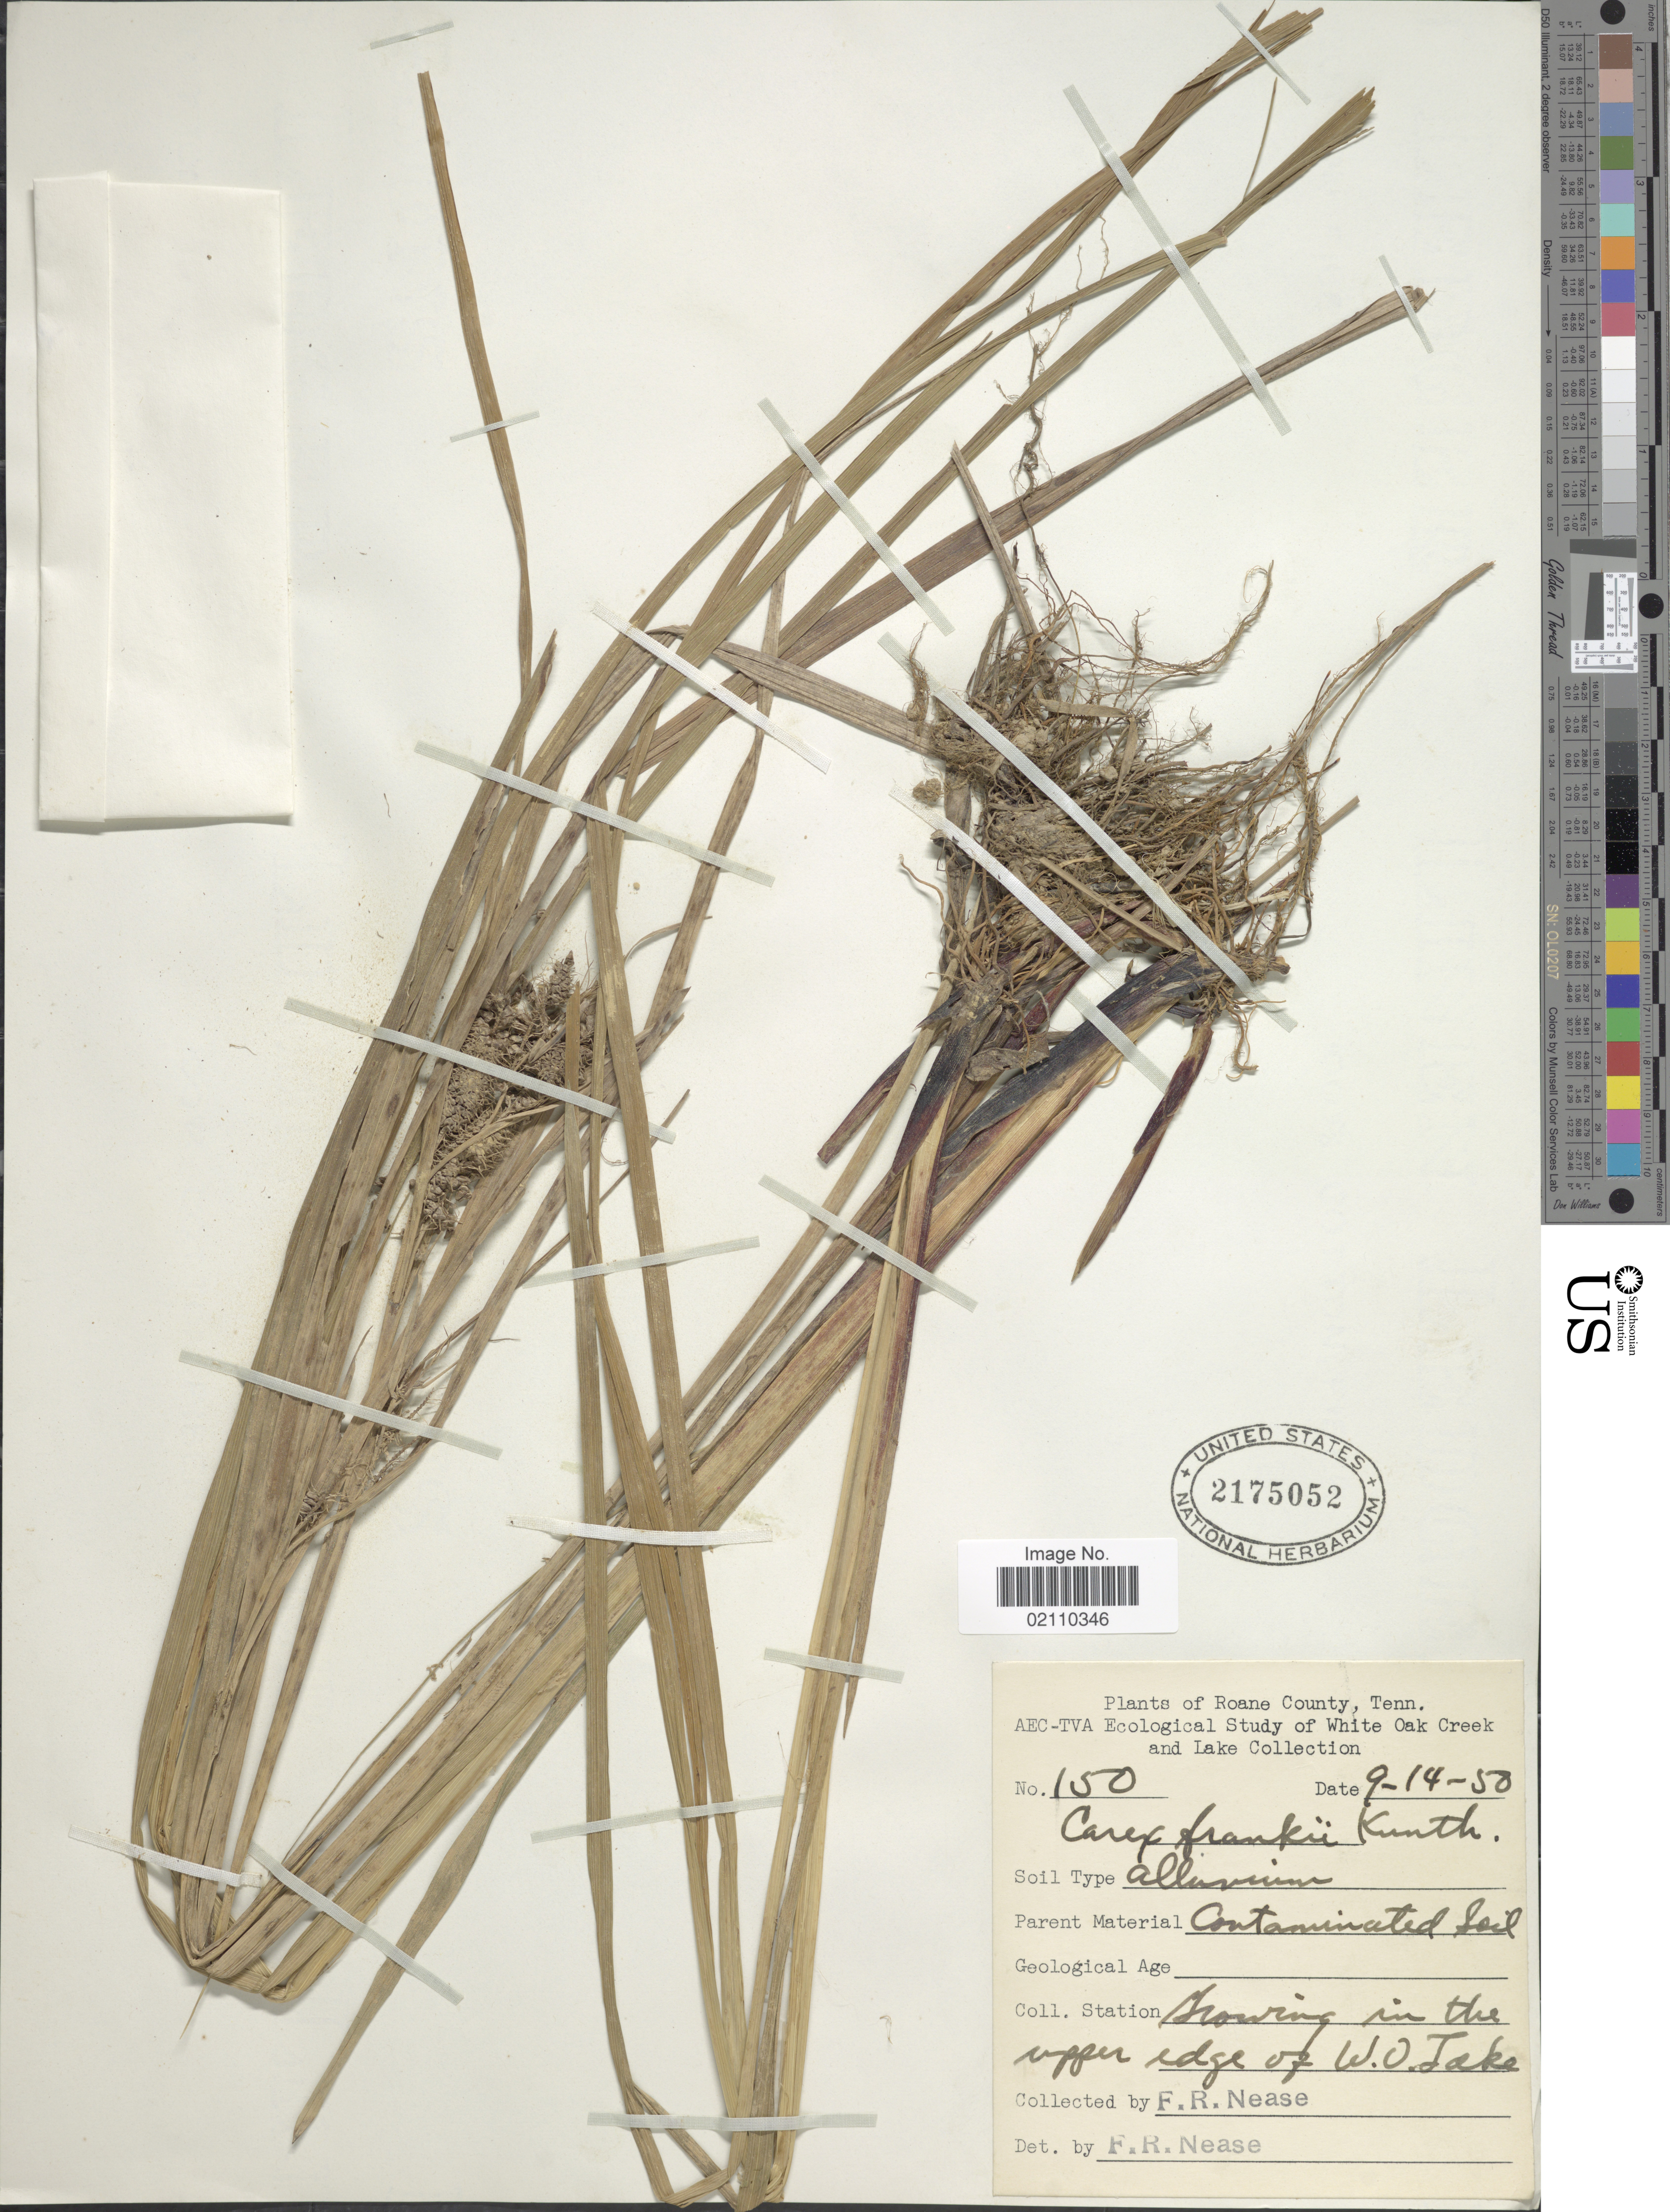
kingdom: Plantae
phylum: Tracheophyta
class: Liliopsida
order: Poales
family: Cyperaceae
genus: Carex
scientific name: Carex frankii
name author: Kunth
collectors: F. Nease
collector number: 150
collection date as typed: Transcribed d/m/y: 14/9/50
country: United States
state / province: Tennessee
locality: Roane County, growing in the upper edge of W.O. Lake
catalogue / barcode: US 2175052